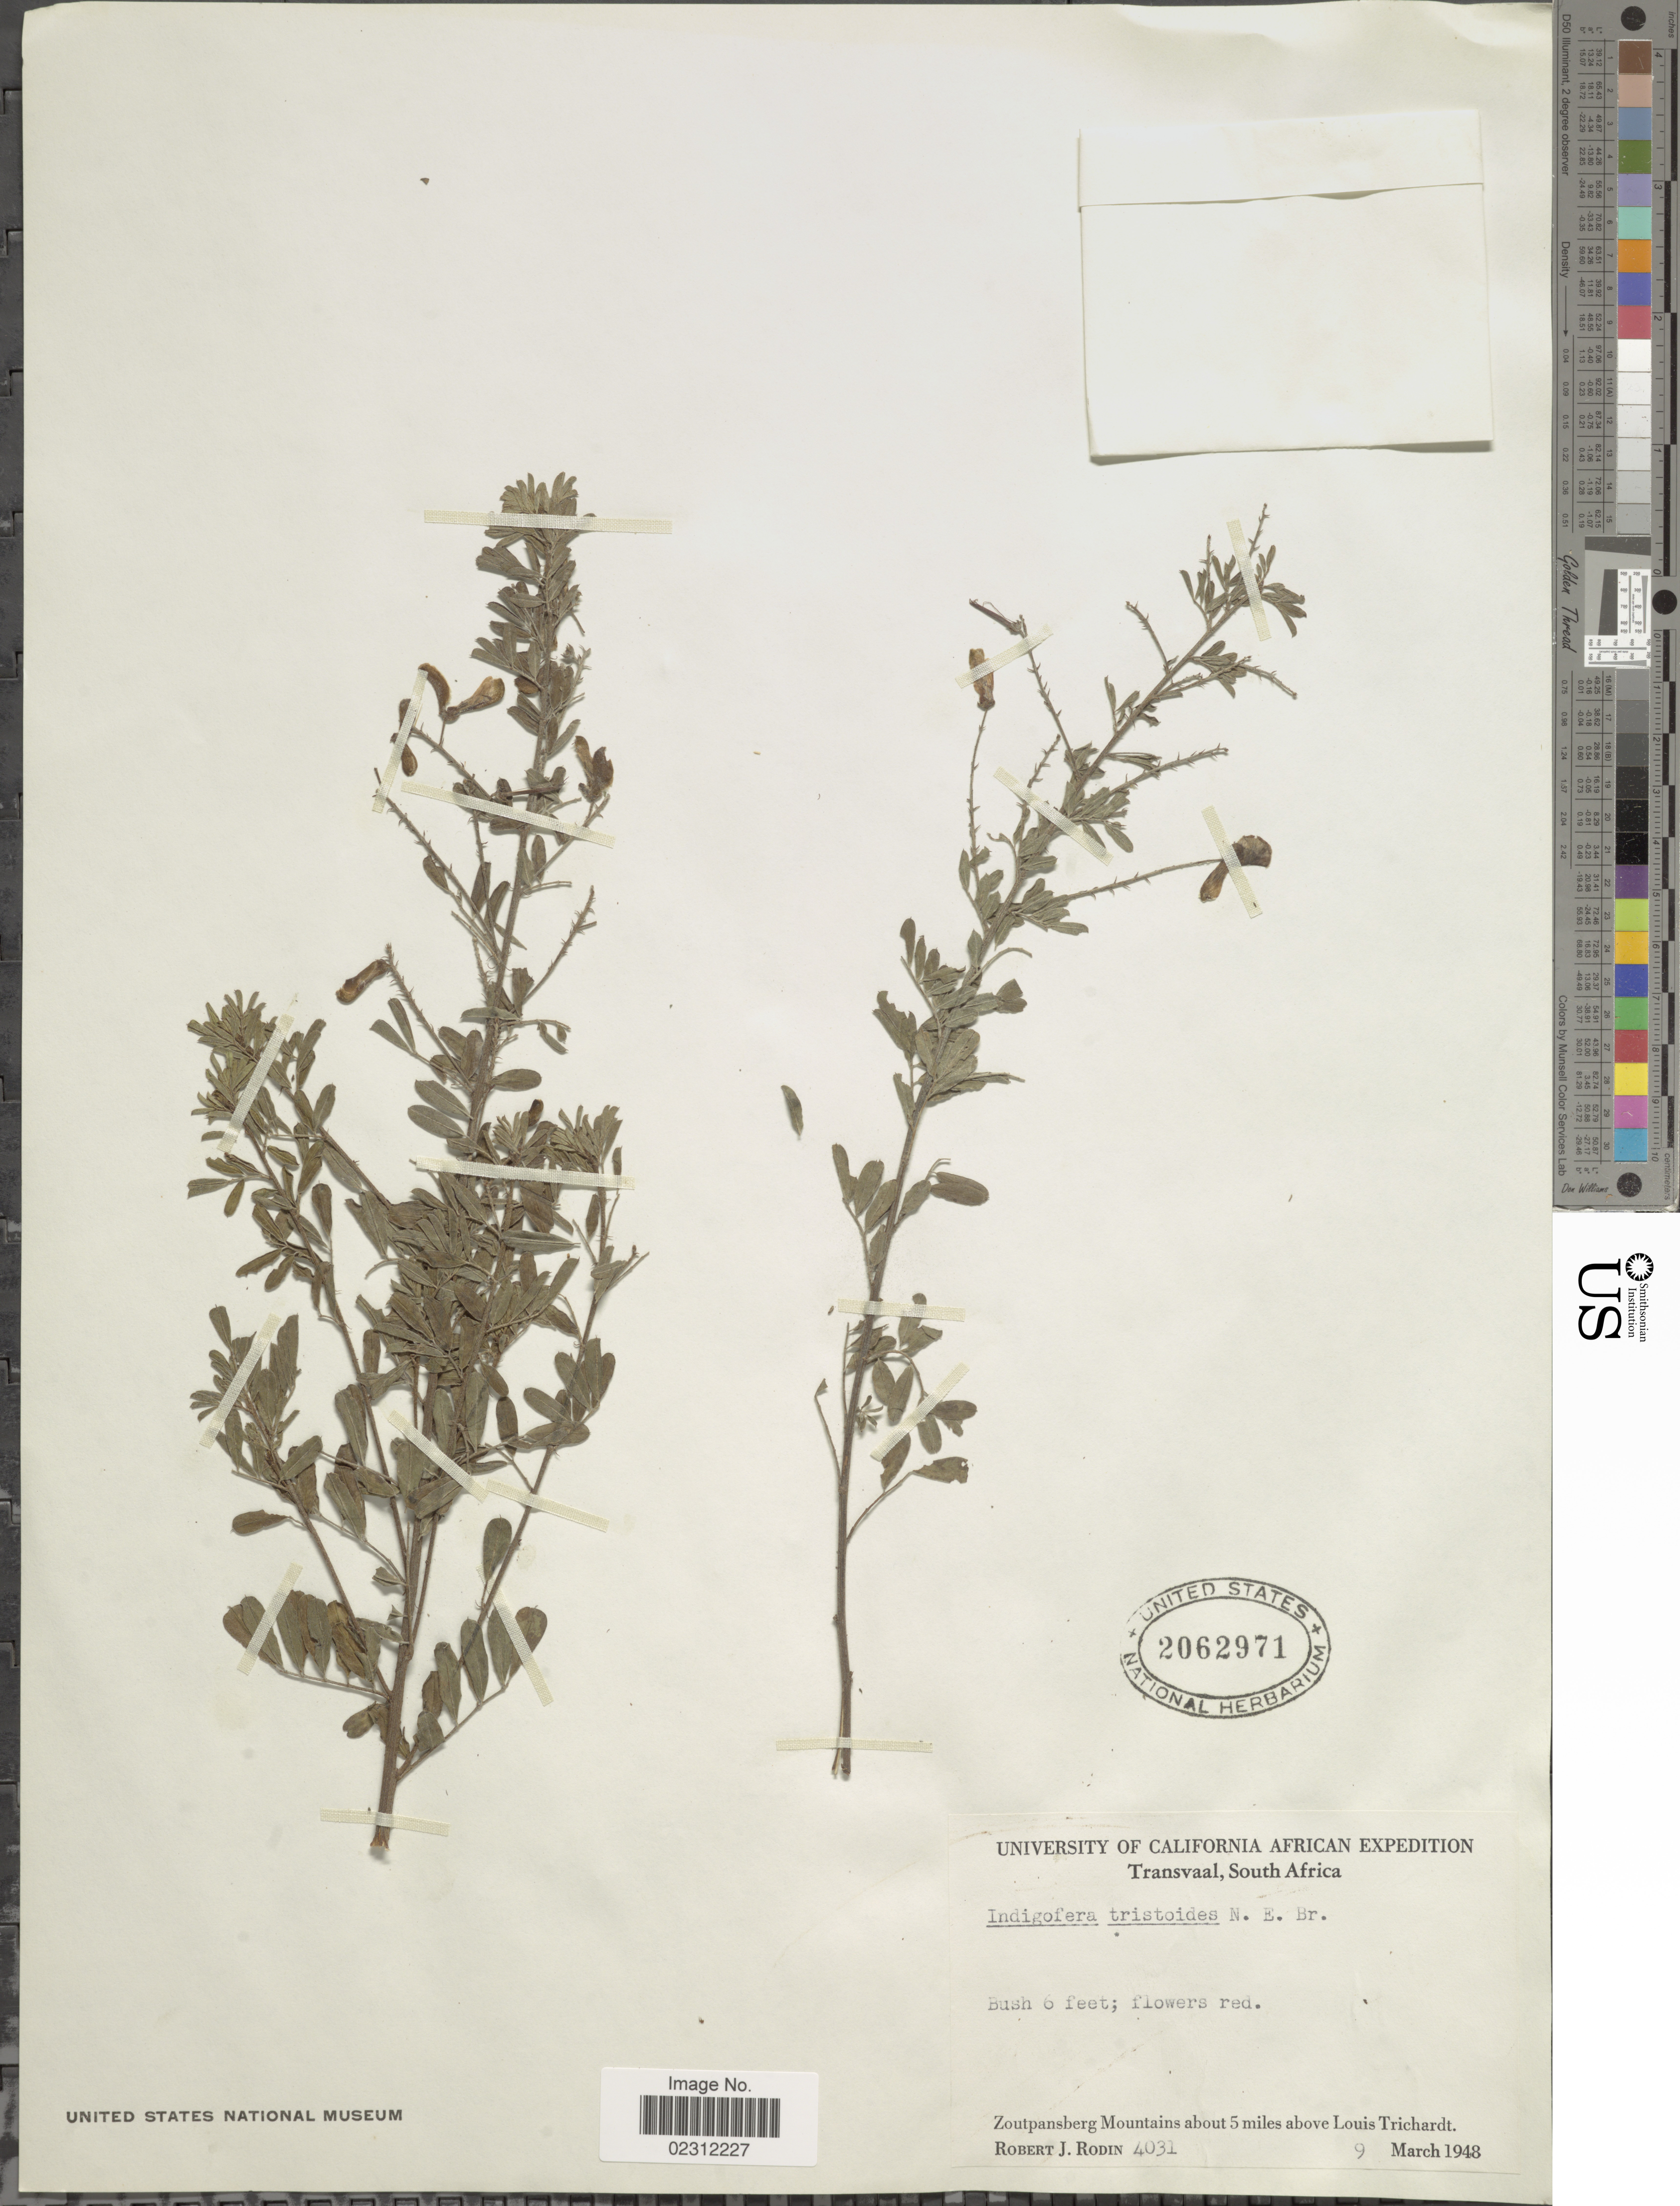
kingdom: Plantae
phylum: Tracheophyta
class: Magnoliopsida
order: Fabales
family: Fabaceae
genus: Indigofera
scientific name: Indigofera tristis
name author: E. Mey.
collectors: R. J. Rodin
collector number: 4031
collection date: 1948-03-09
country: South Africa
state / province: Limpopo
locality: Transvaal, Zoutpansberg Mountains about 5 miles above Louis Trichardt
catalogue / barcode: US 2062971